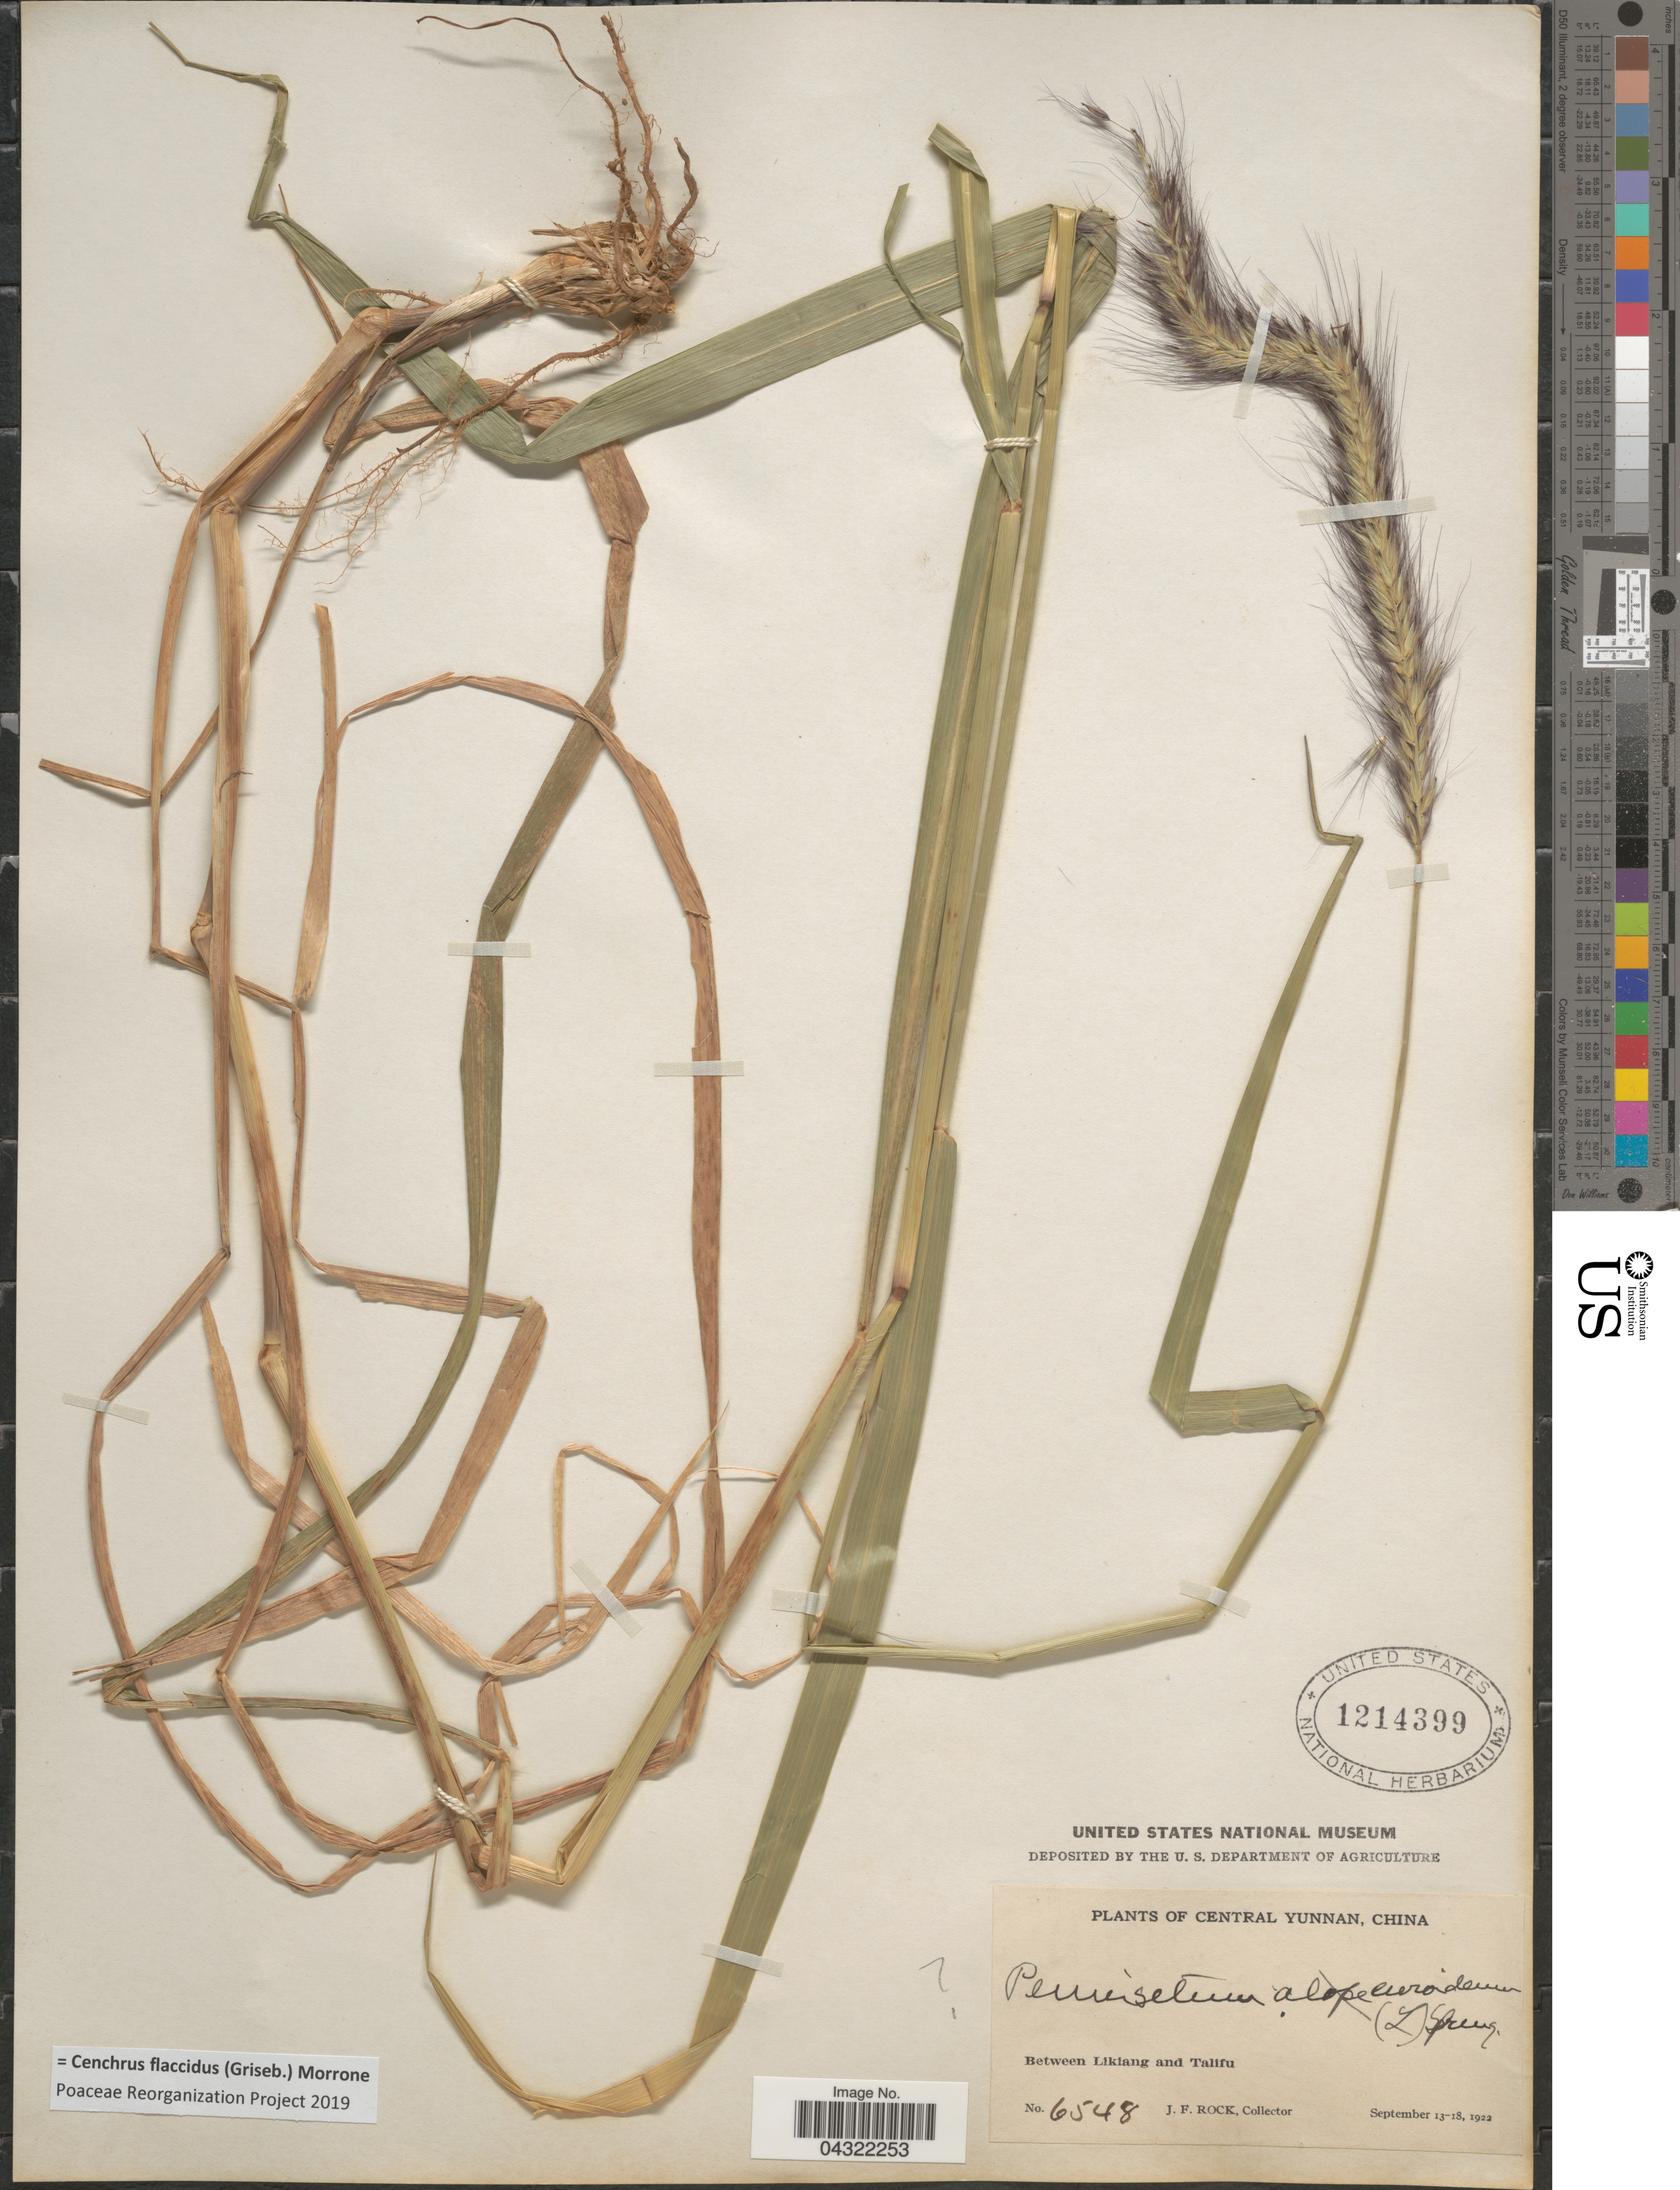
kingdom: Plantae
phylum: Tracheophyta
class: Liliopsida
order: Poales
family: Poaceae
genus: Cenchrus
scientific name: Cenchrus flaccidus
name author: (Griseb.) Morrone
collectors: J. Rock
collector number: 6548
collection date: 1922-09-13/1922-09-18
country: China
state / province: Yunnan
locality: Central Yunnan. Between Likiang and Talifu.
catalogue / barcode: US 1214399